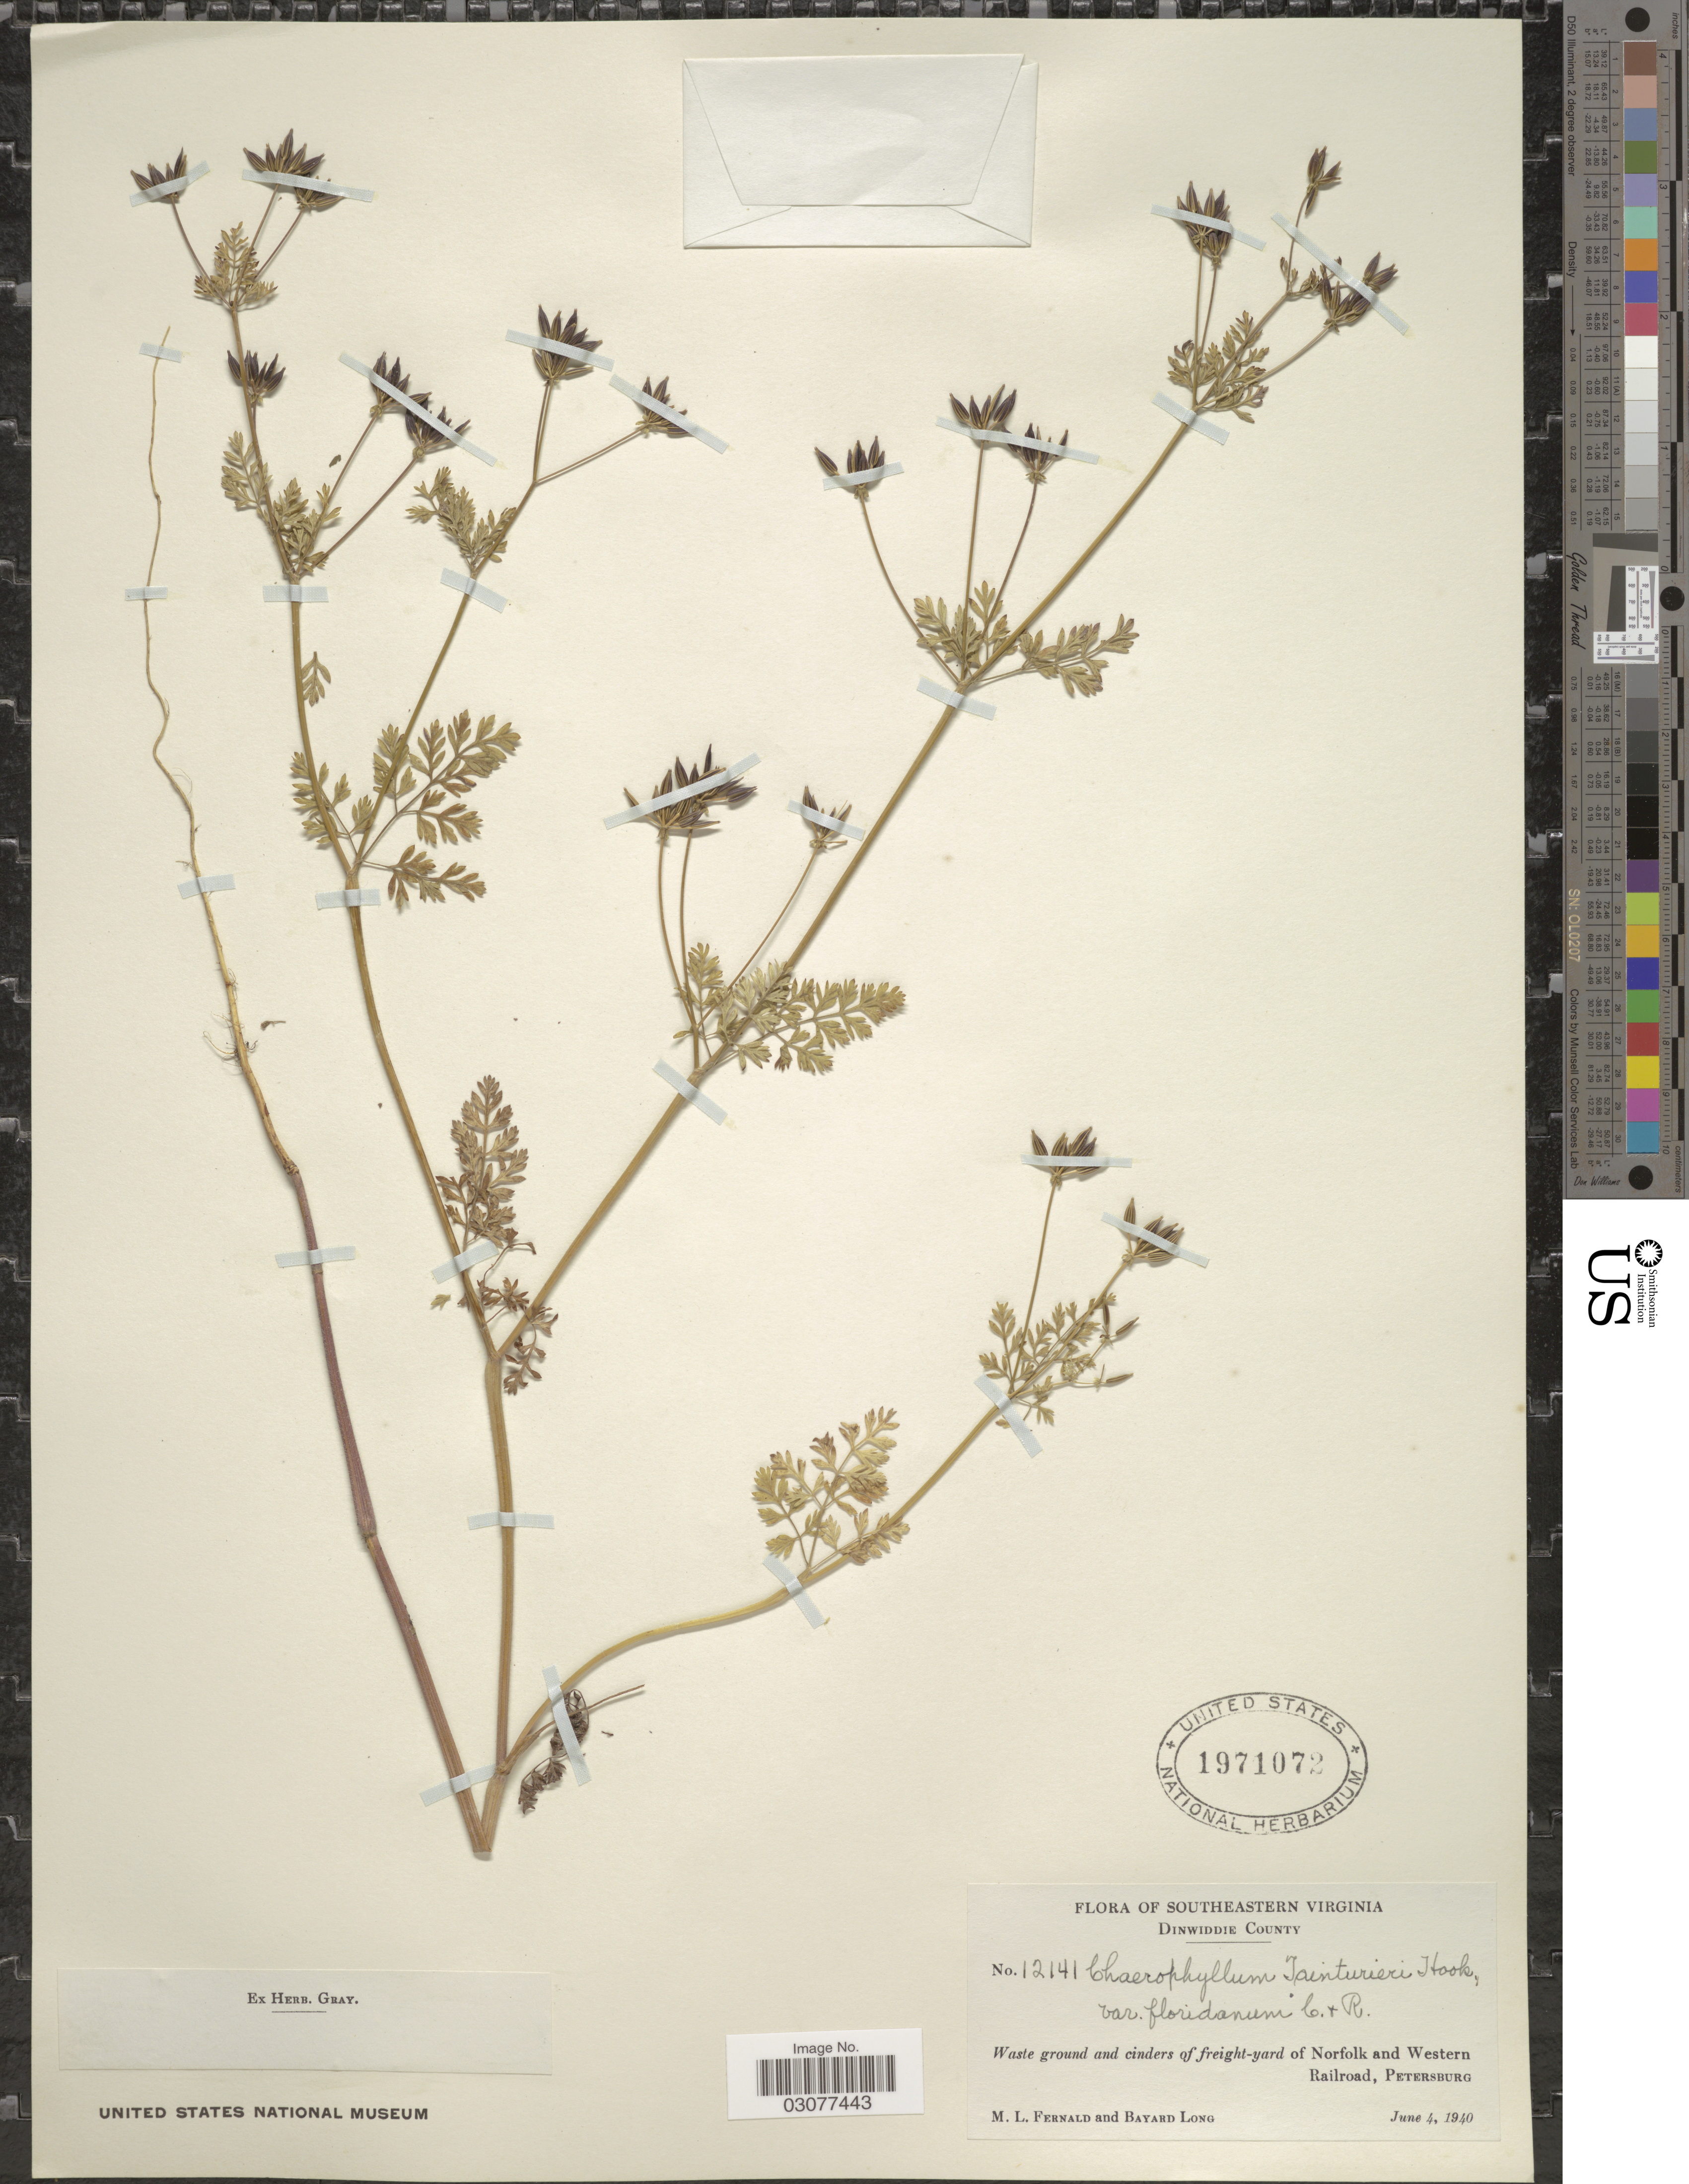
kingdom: Plantae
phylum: Tracheophyta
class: Magnoliopsida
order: Apiales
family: Apiaceae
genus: Chaerophyllum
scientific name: Chaerophyllum tainturieri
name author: Hook.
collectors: M. L. Fernald & B. Long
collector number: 12141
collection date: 1940-06-04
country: United States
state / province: Virginia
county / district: Dinwiddie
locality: Southeastern Virginia, Dinwiddie County, Waste ground and cinders of freight-yard of Norfolk and Western Railroad, Petersburg.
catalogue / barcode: US 1971072